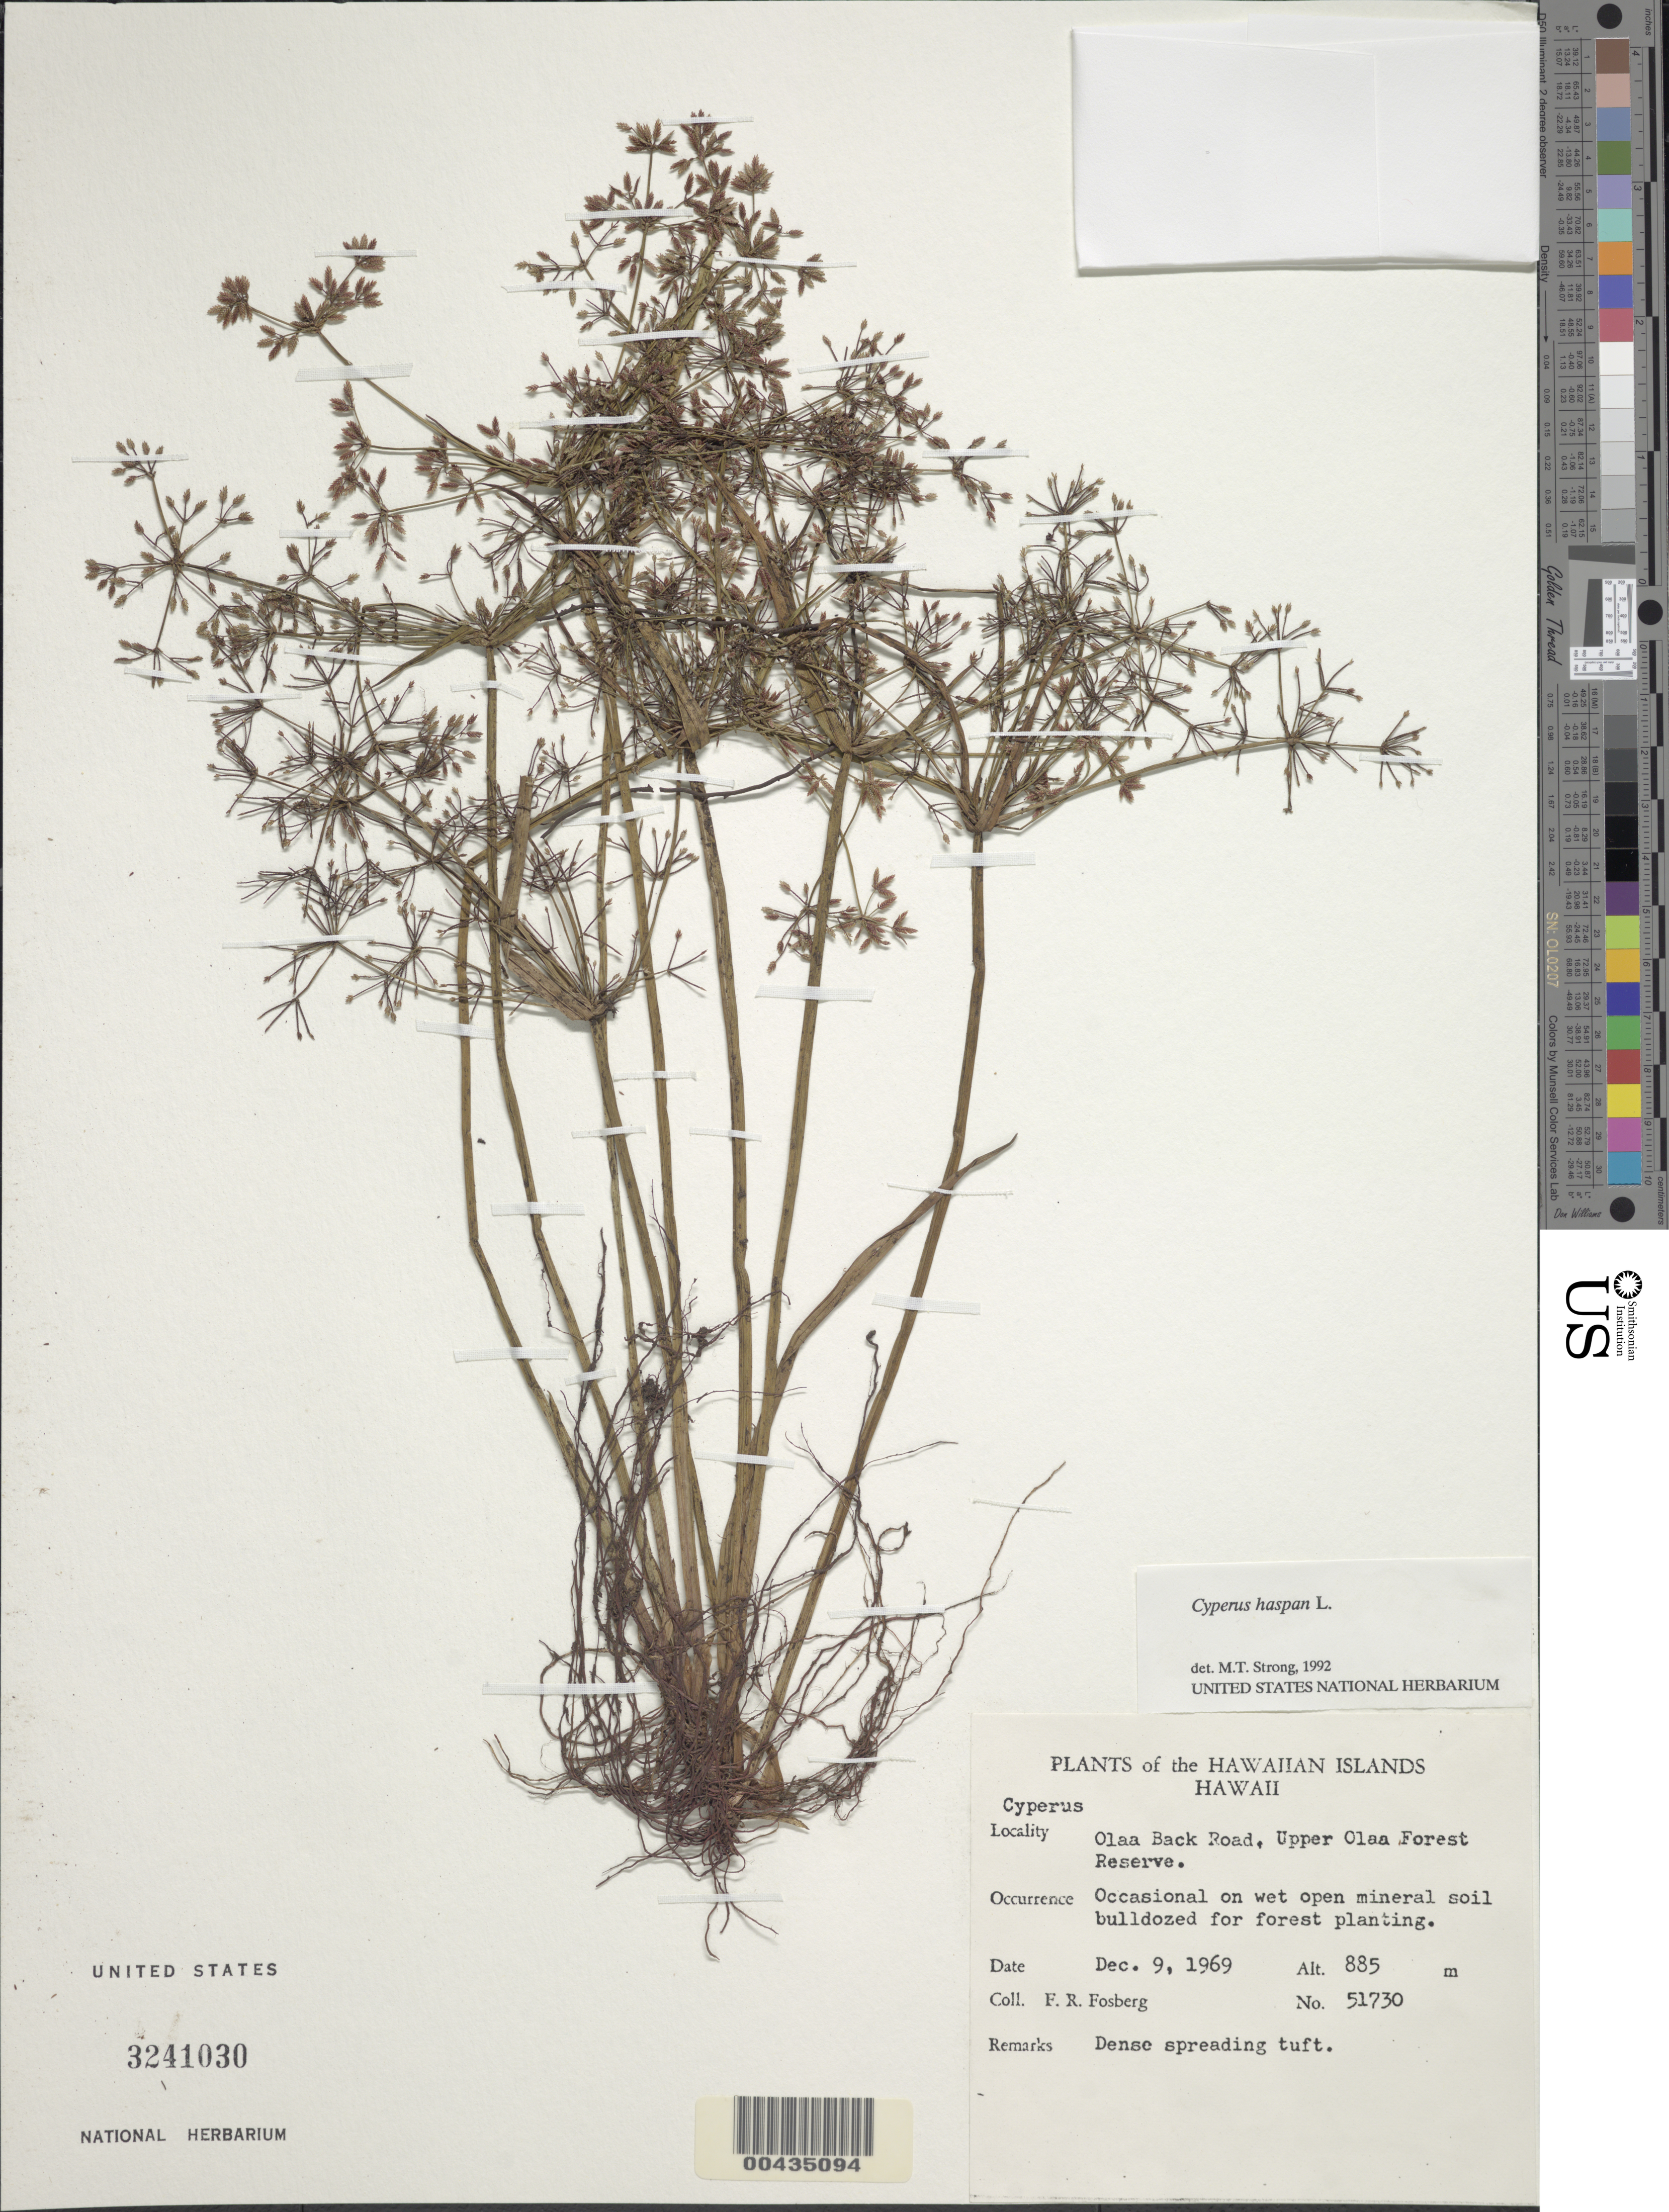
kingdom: Plantae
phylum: Tracheophyta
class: Liliopsida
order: Poales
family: Cyperaceae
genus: Cyperus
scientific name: Cyperus haspan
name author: L.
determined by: Strong, M. T., (US), Smithsonian Institution - National Museum of Natural History (UNITED STATES)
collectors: F. R. Fosberg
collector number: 51730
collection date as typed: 9 Dec 1969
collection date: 1969-12-09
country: United States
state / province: Hawaii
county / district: Hawaii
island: Hawaii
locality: Olaa Back Road, Upper Olaa Forest Reserve.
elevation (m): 885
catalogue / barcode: US 3241030